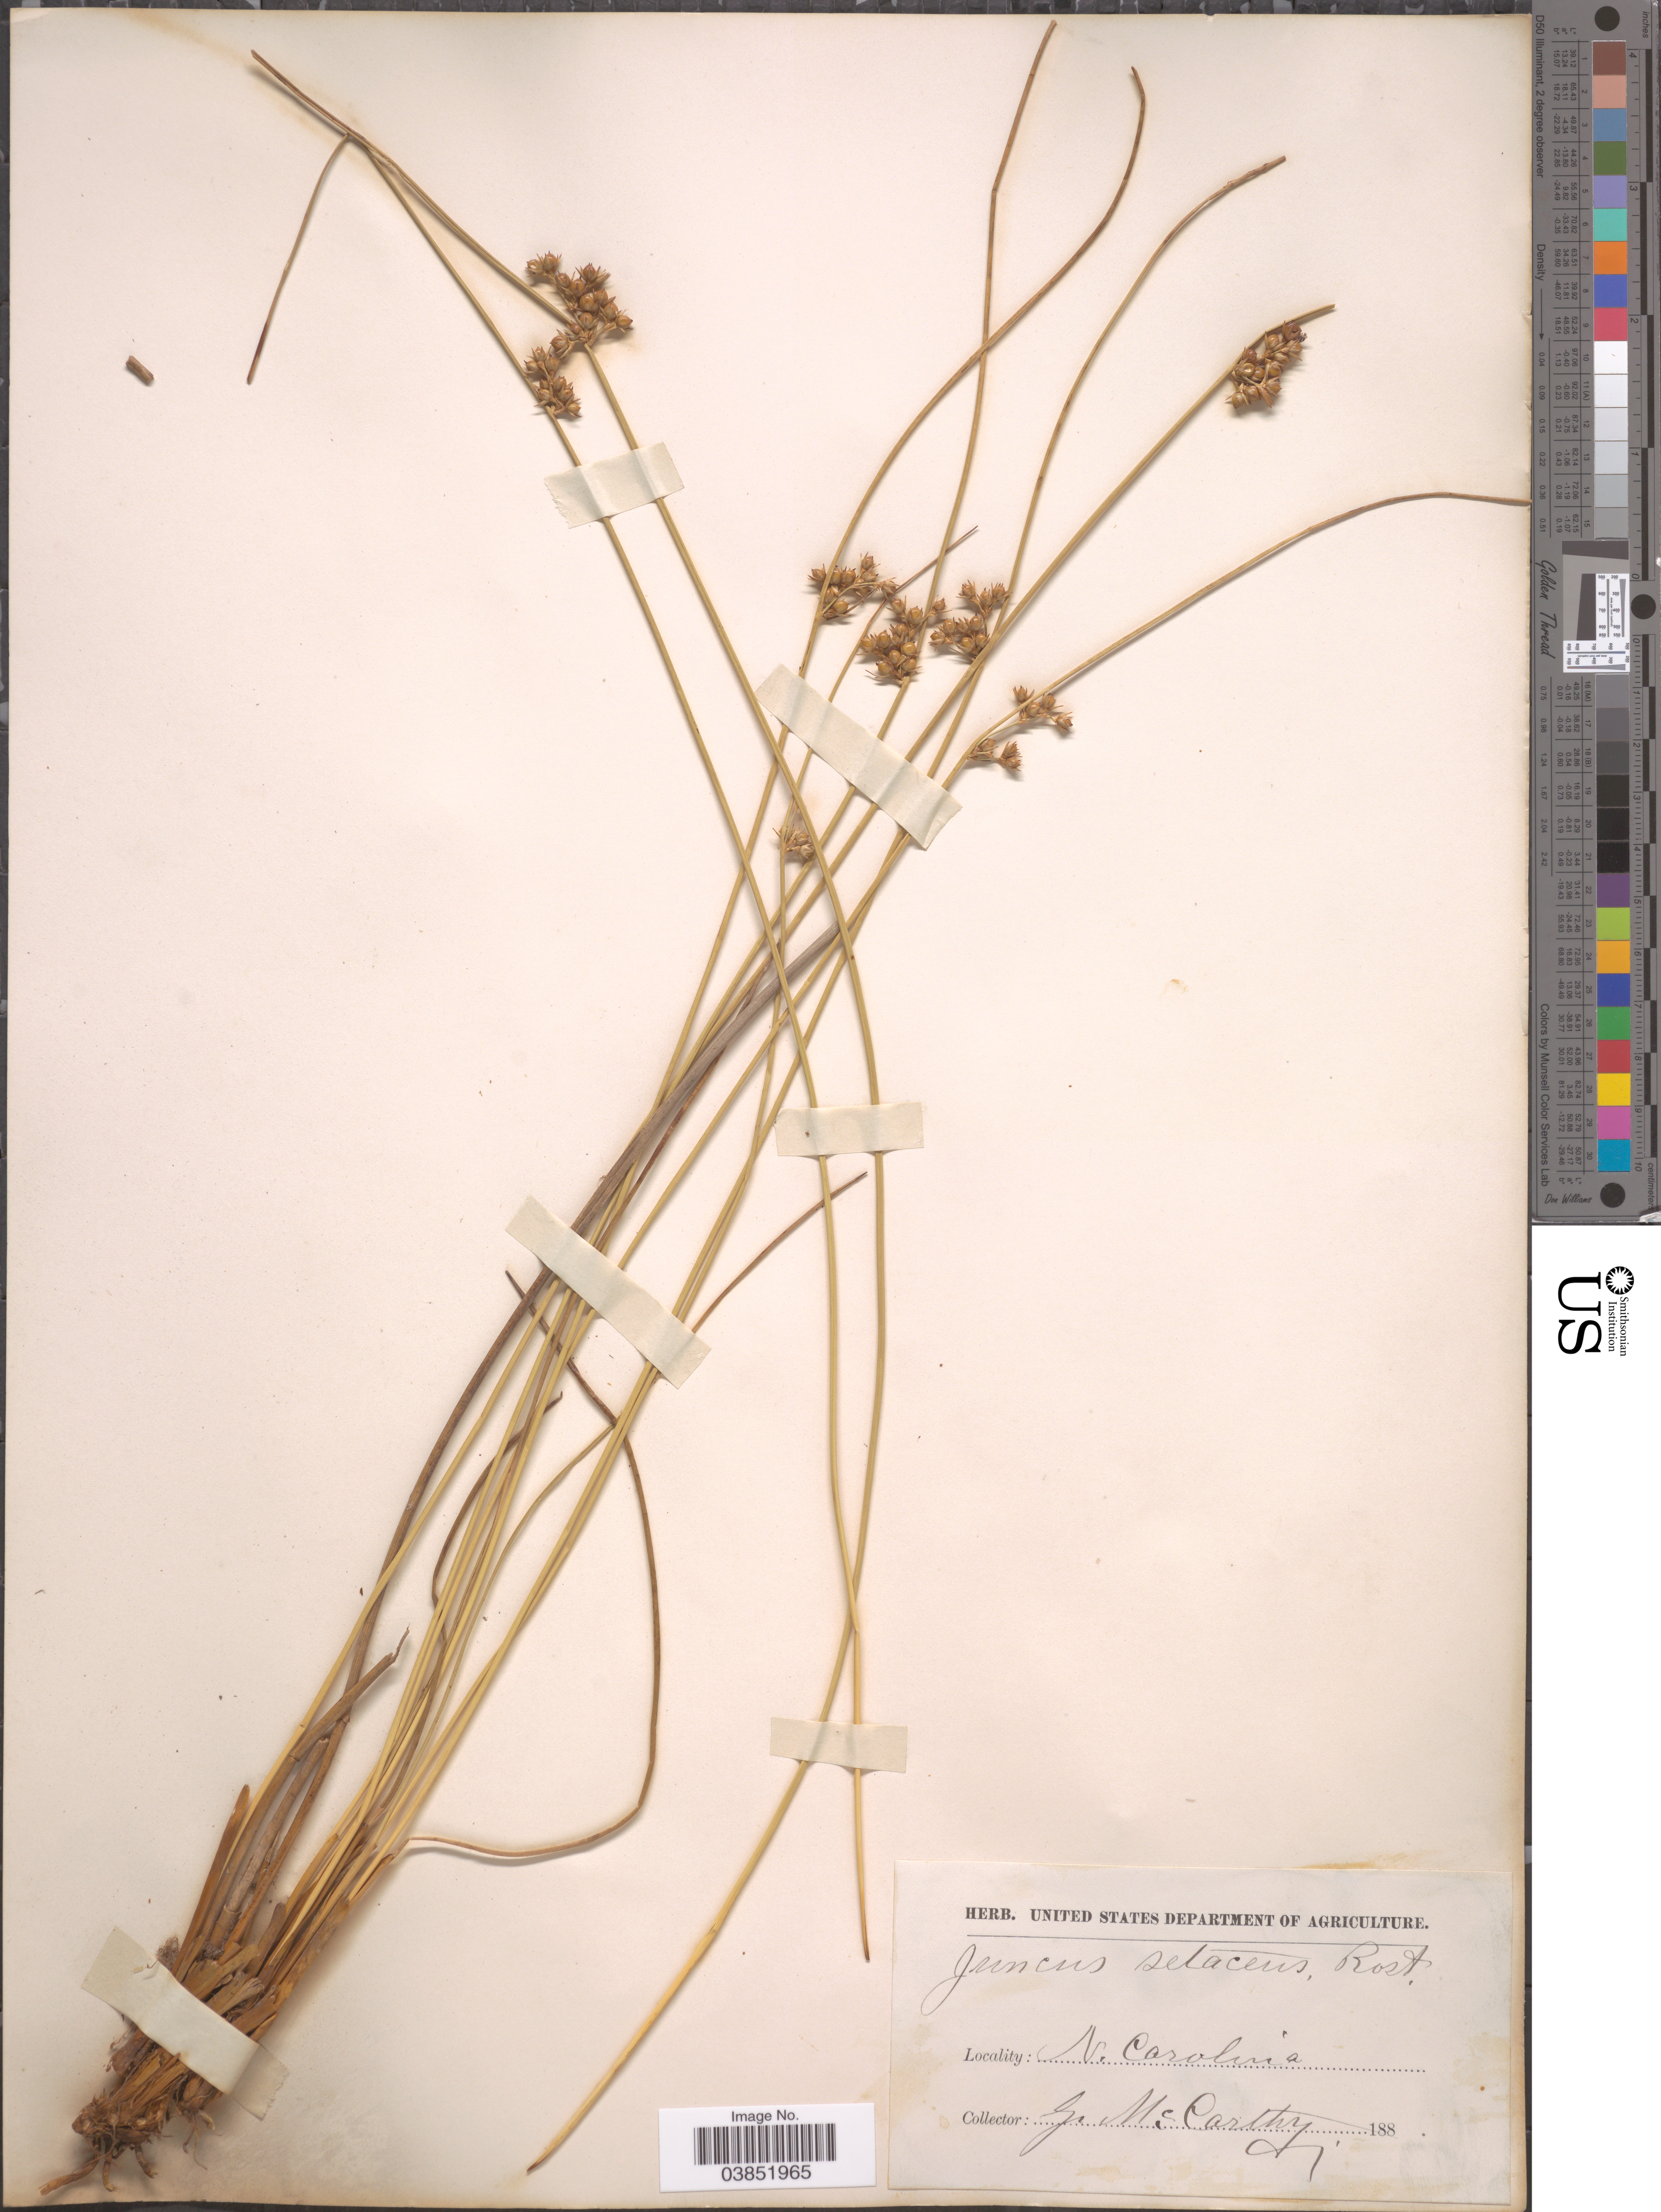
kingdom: Plantae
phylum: Tracheophyta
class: Liliopsida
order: Poales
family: Juncaceae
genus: Juncus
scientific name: Juncus coriaceus Mack.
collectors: G. McCarthy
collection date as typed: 188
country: United States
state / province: North Carolina